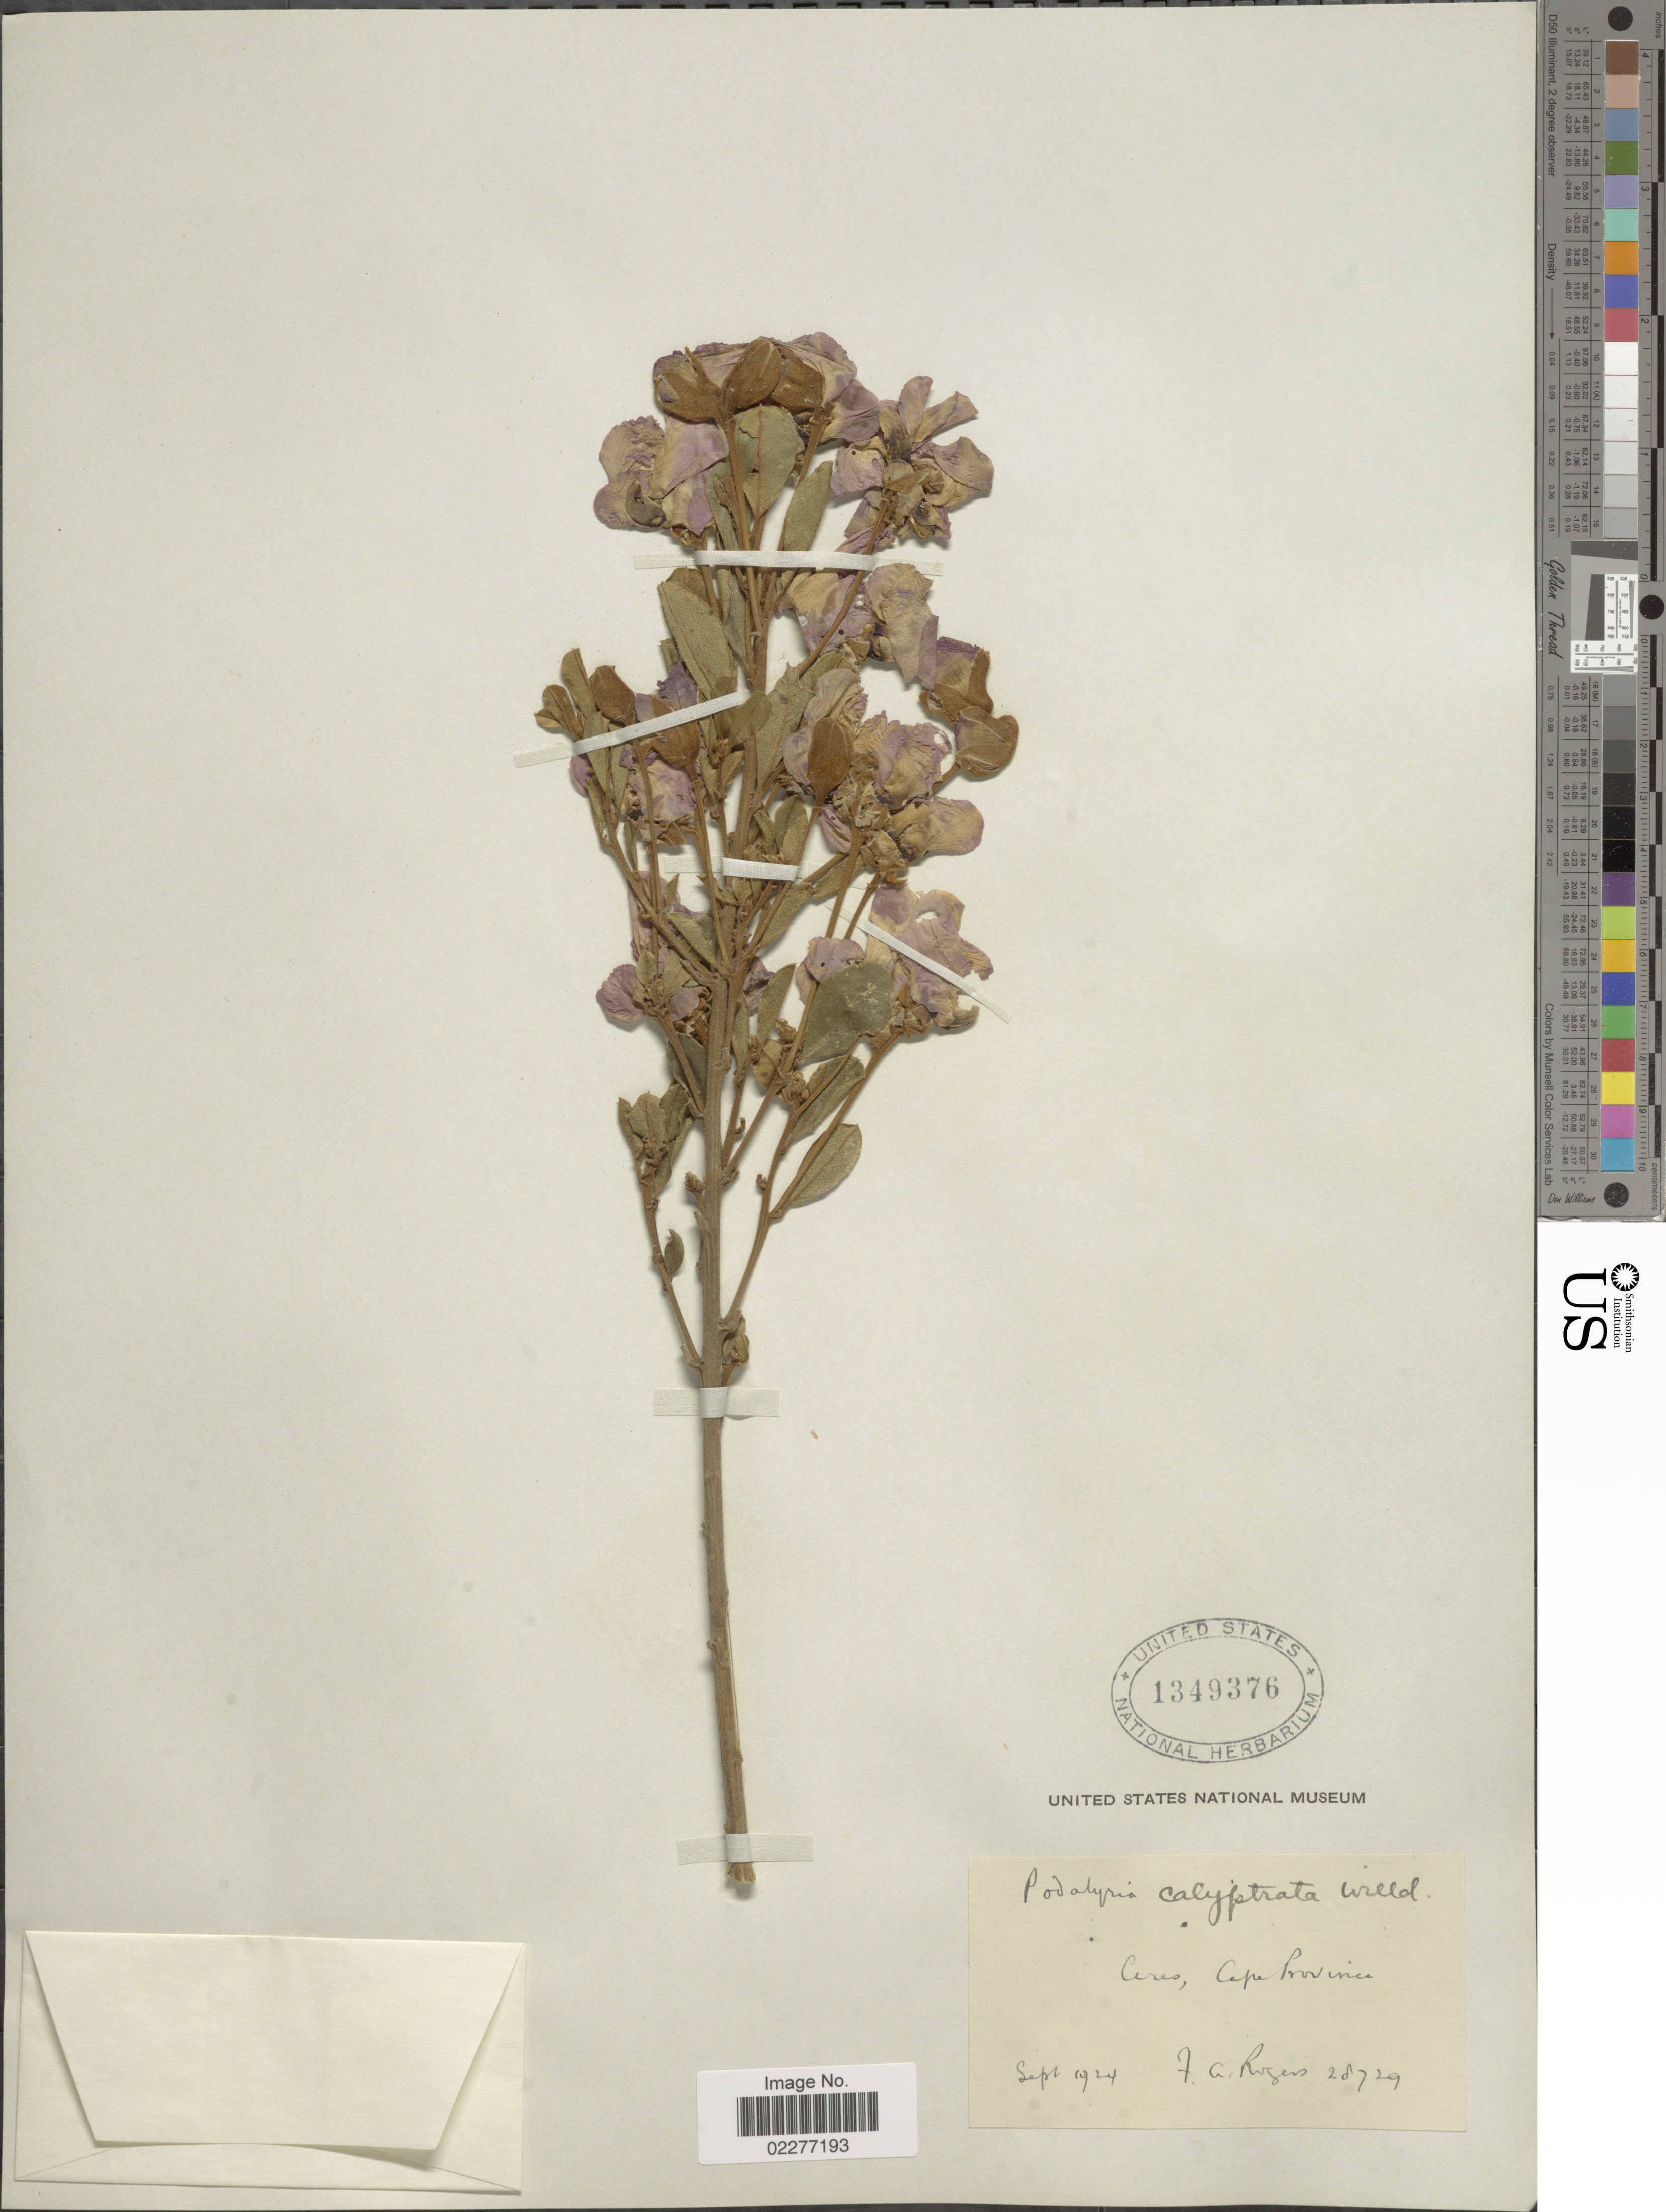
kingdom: Plantae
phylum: Tracheophyta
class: Magnoliopsida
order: Fabales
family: Fabaceae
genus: Podalyria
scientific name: Podalyria calyptrata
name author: (Retz.) Willd.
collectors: F. A. Rogers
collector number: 28729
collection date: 1924-09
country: South Africa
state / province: Western Cape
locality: Ceres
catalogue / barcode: US 1349376